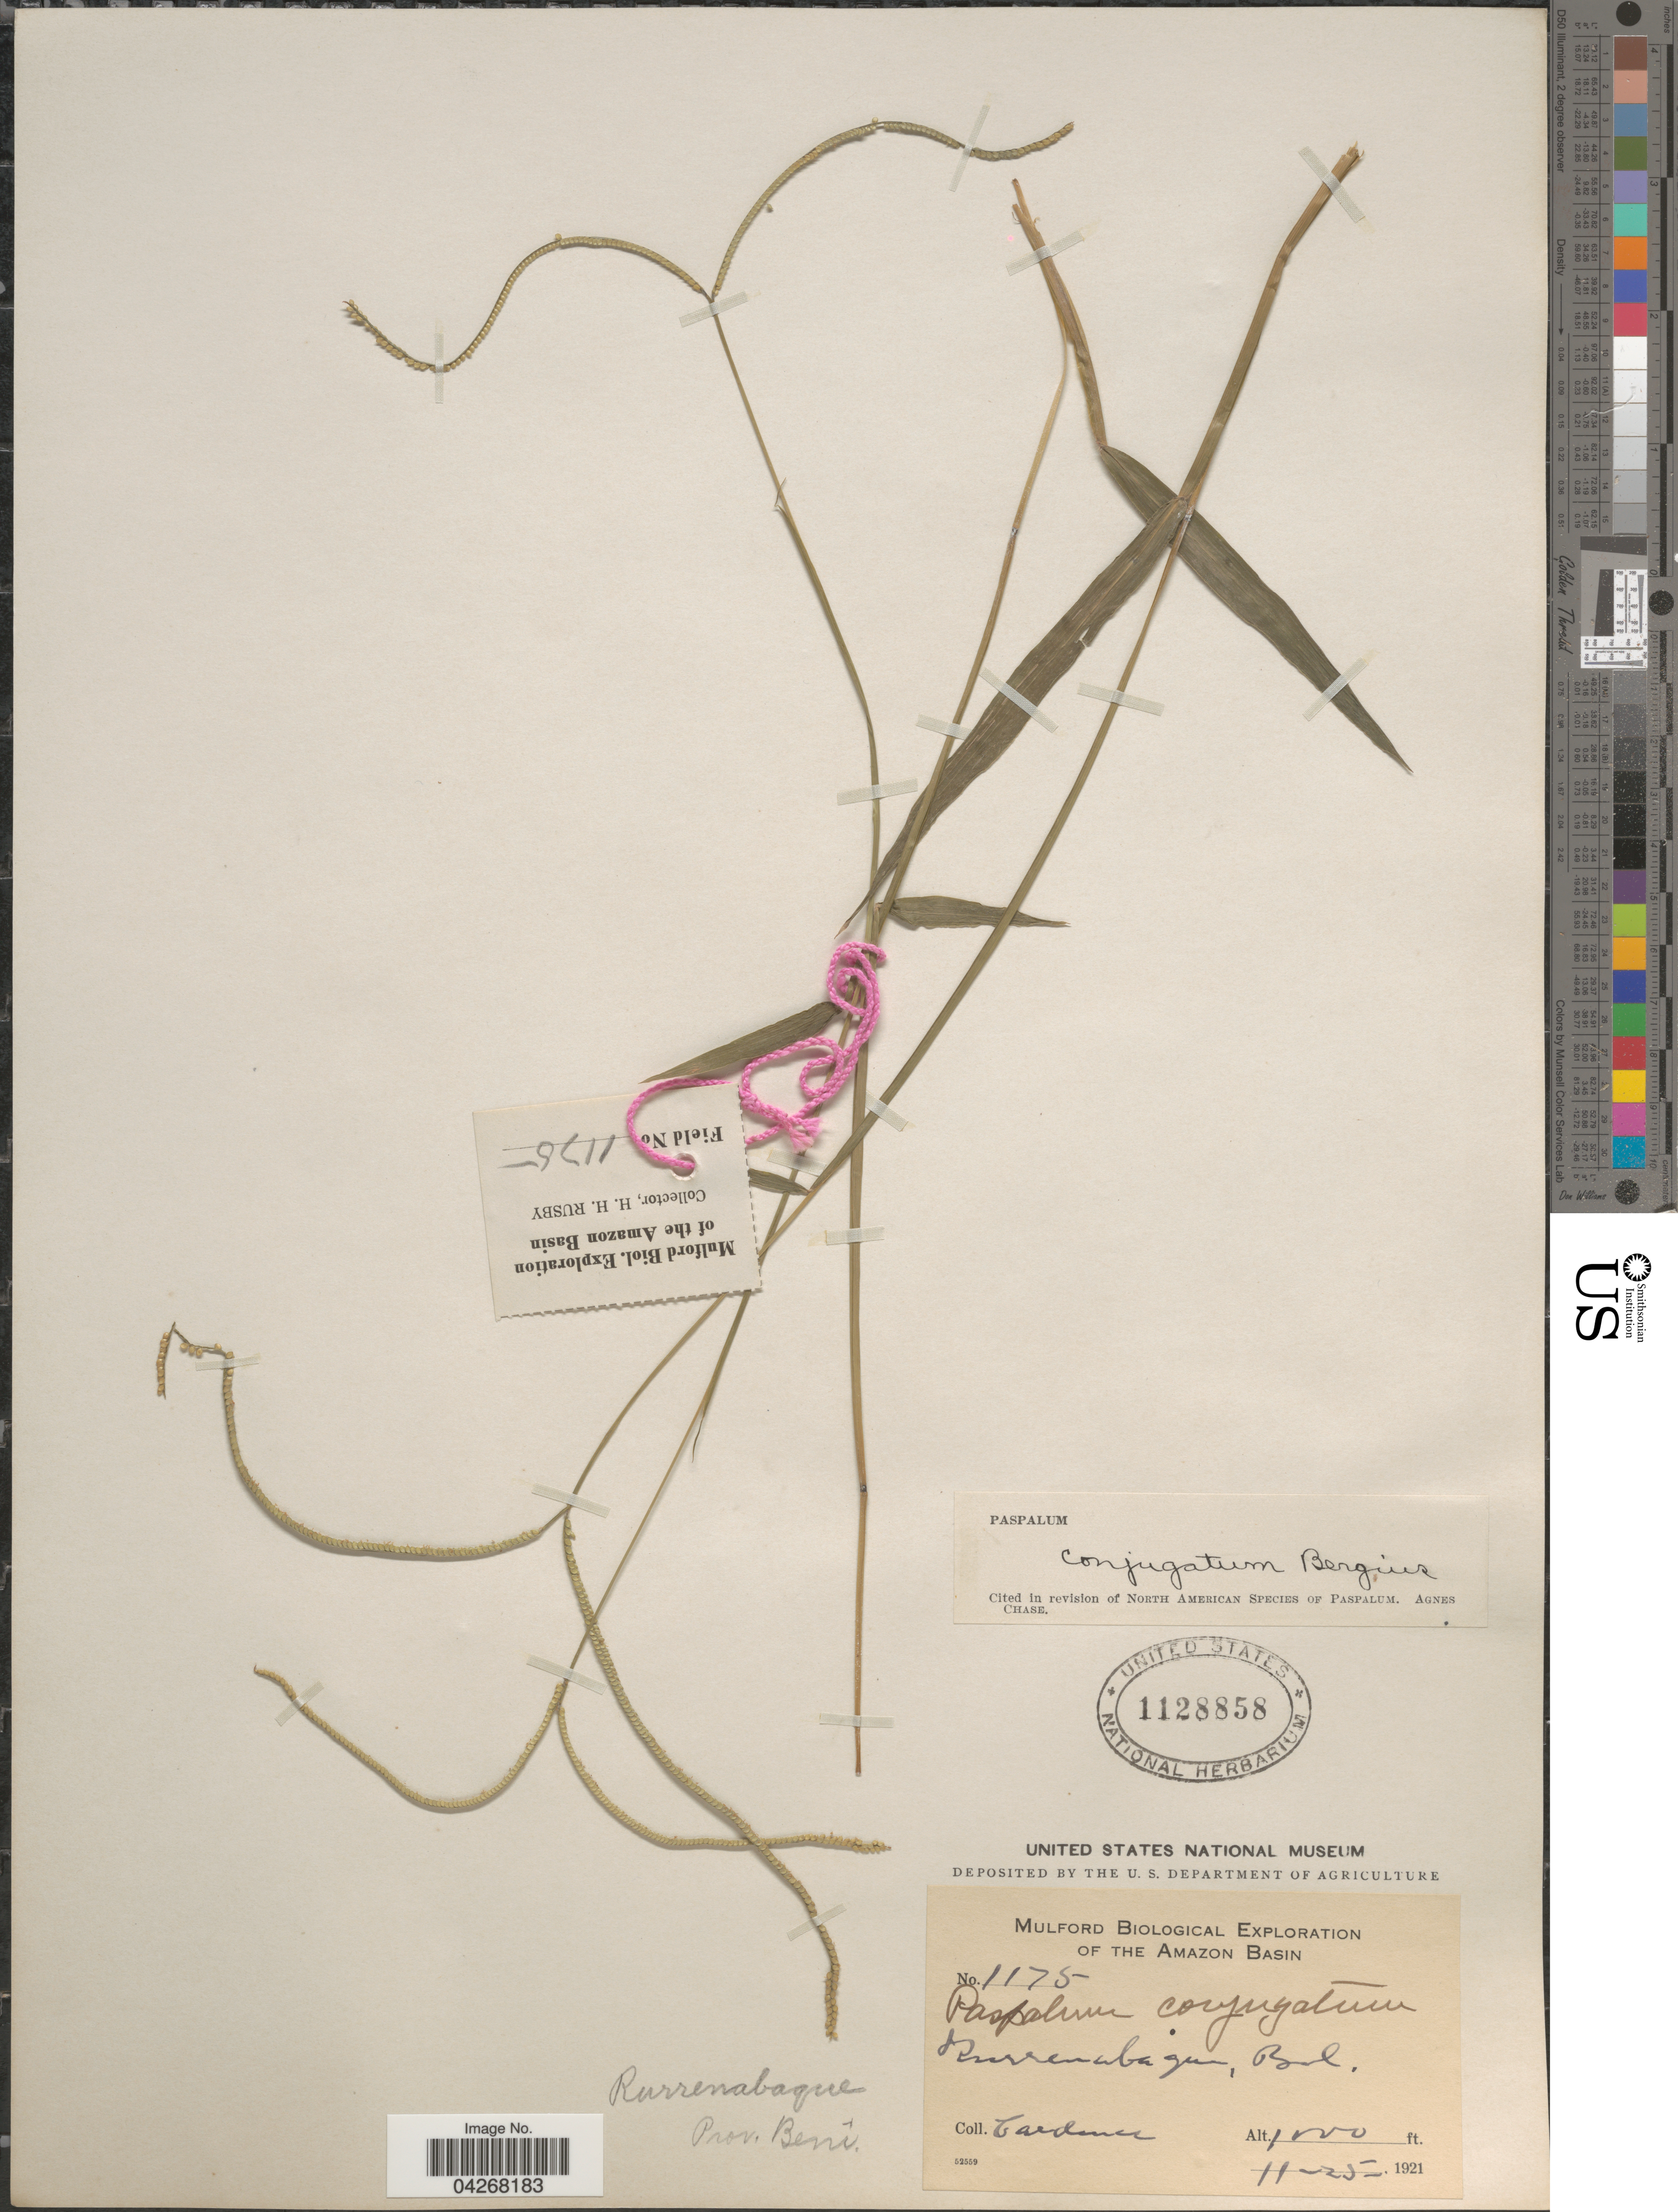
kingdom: Plantae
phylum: Tracheophyta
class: Liliopsida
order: Poales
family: Poaceae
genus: Paspalum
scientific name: Paspalum conjugatum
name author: P.J. Bergius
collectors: M. Cárdenas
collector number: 1175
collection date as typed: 11-25-1921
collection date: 1921-11-25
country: Bolivia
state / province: Beni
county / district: José Ballivián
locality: Rurrenabaque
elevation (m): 305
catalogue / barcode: US 1128858